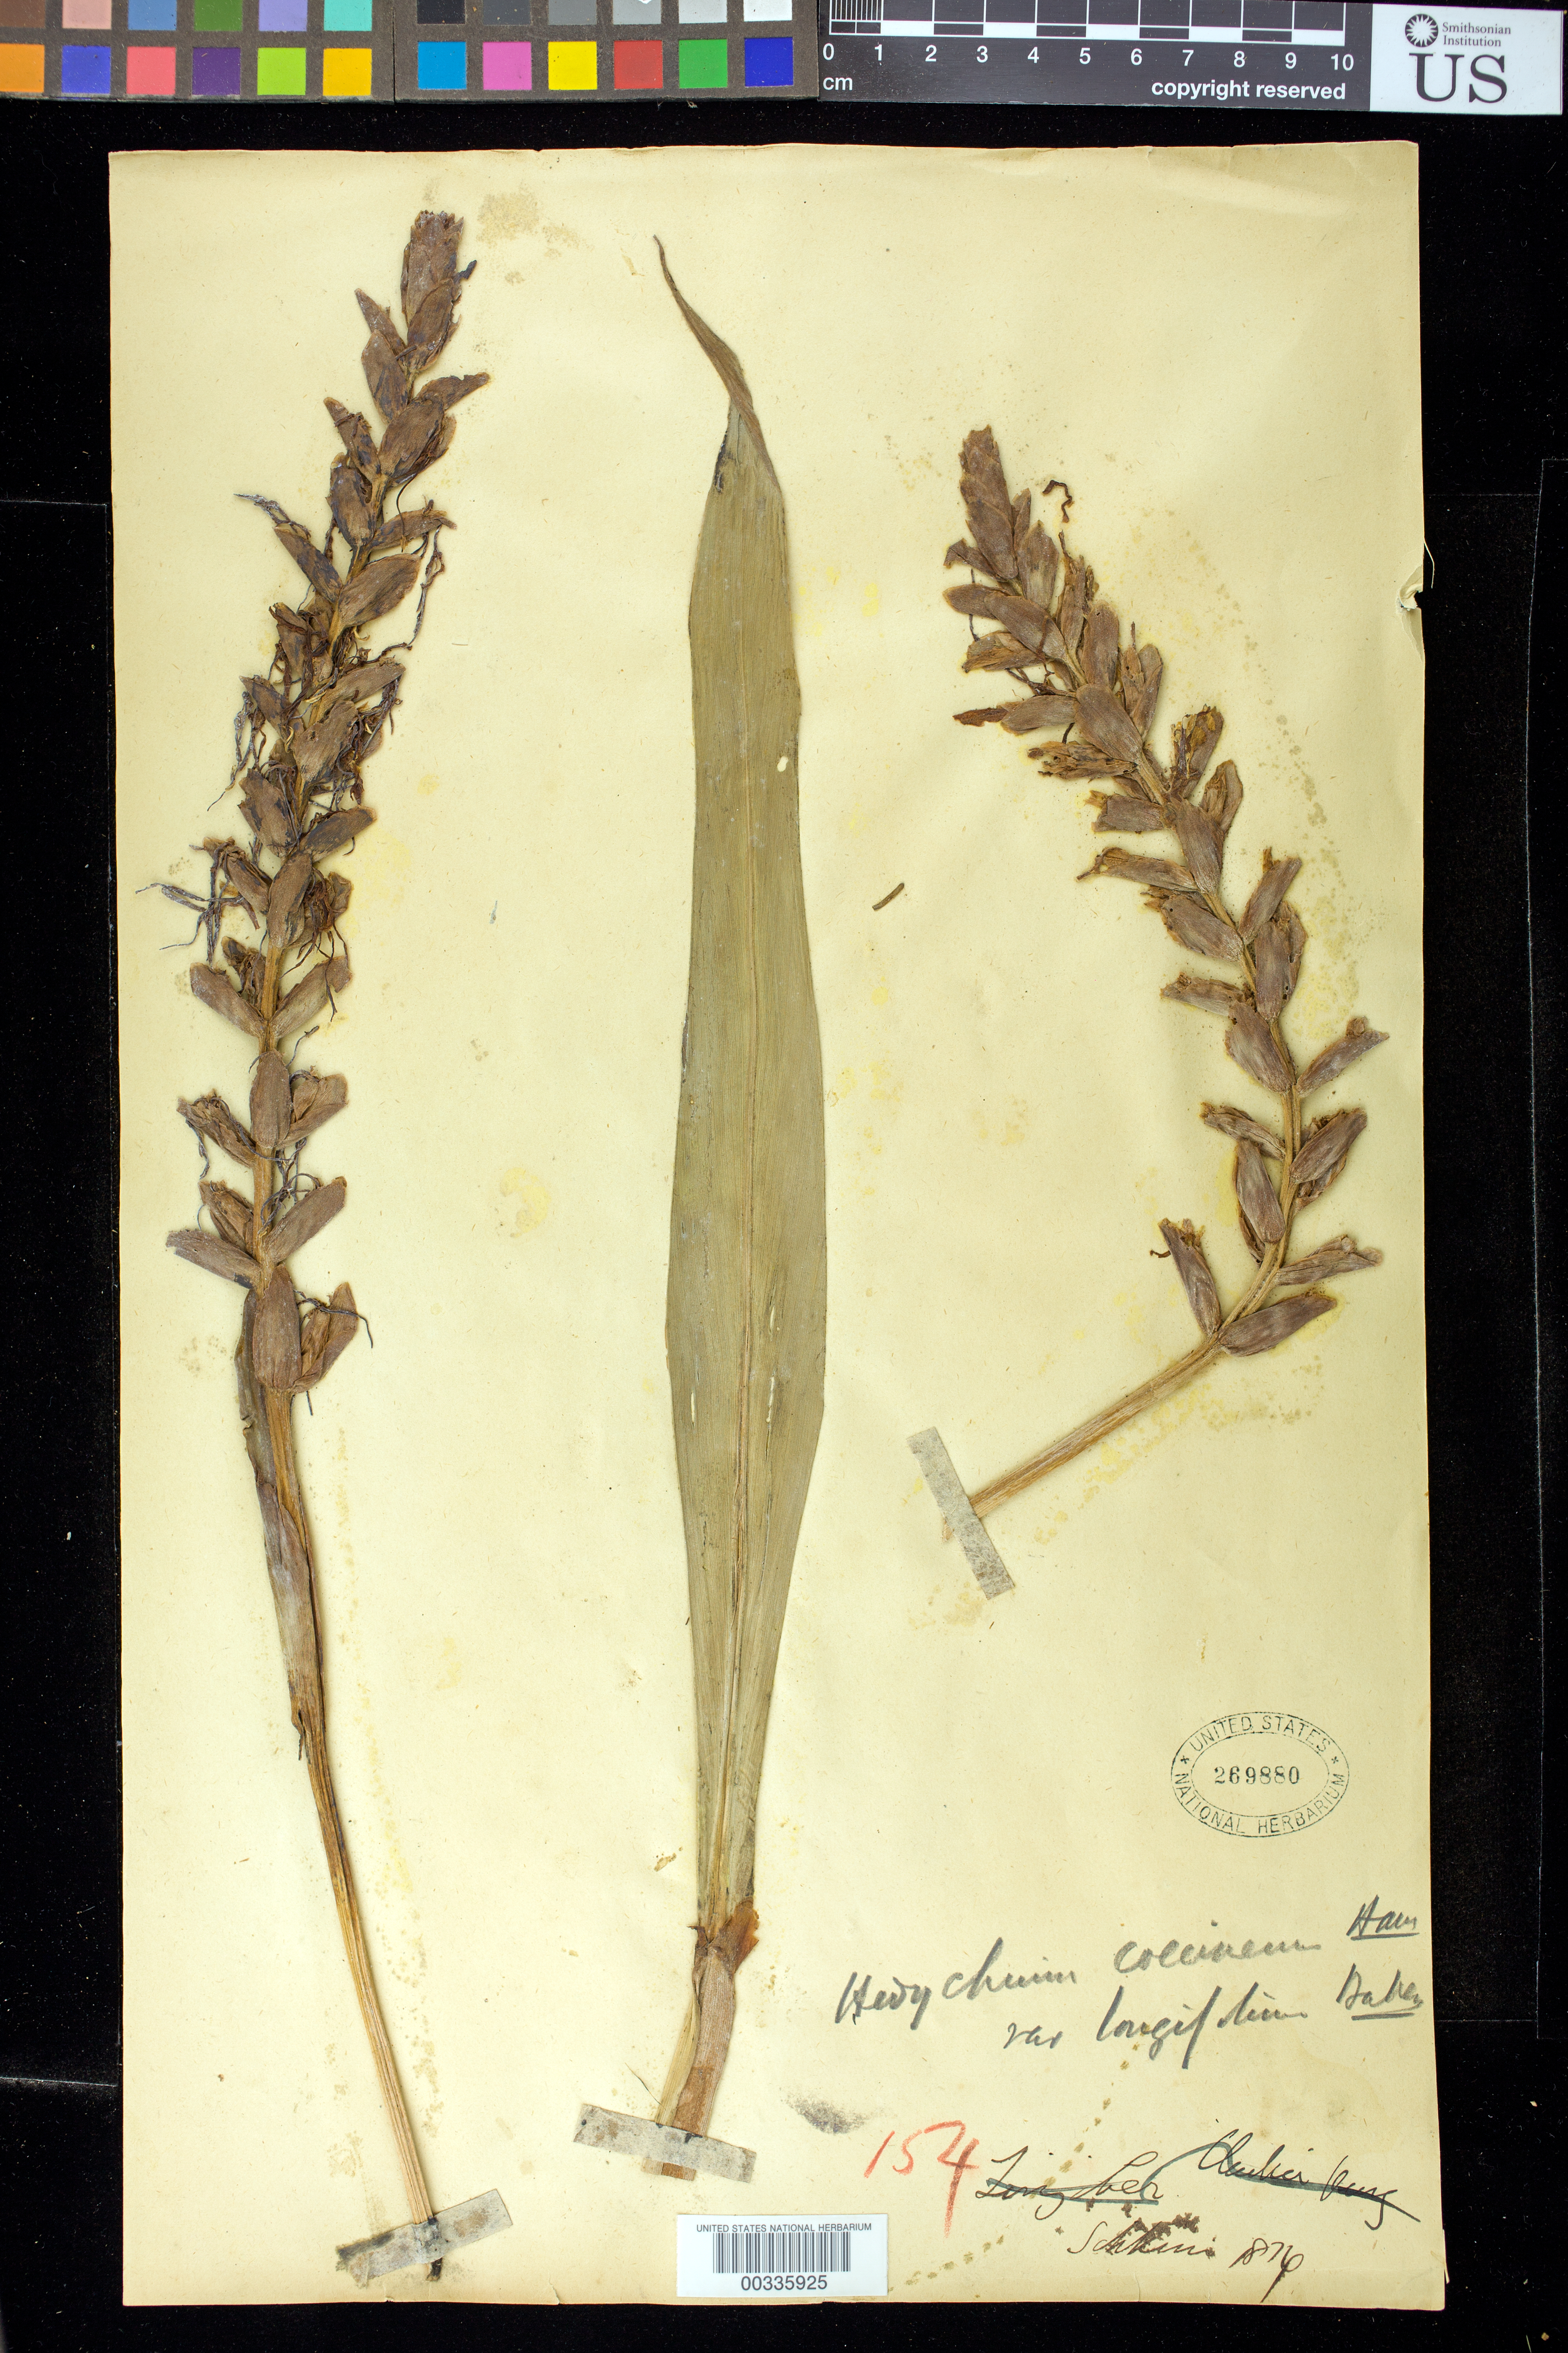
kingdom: Plantae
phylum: Tracheophyta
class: Liliopsida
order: Zingiberales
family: Zingiberaceae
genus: Hedychium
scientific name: Hedychium coccineum var. longifolium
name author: (Roscoe) Baker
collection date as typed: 1876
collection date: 1876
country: India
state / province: Sikkim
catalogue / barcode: US 269880